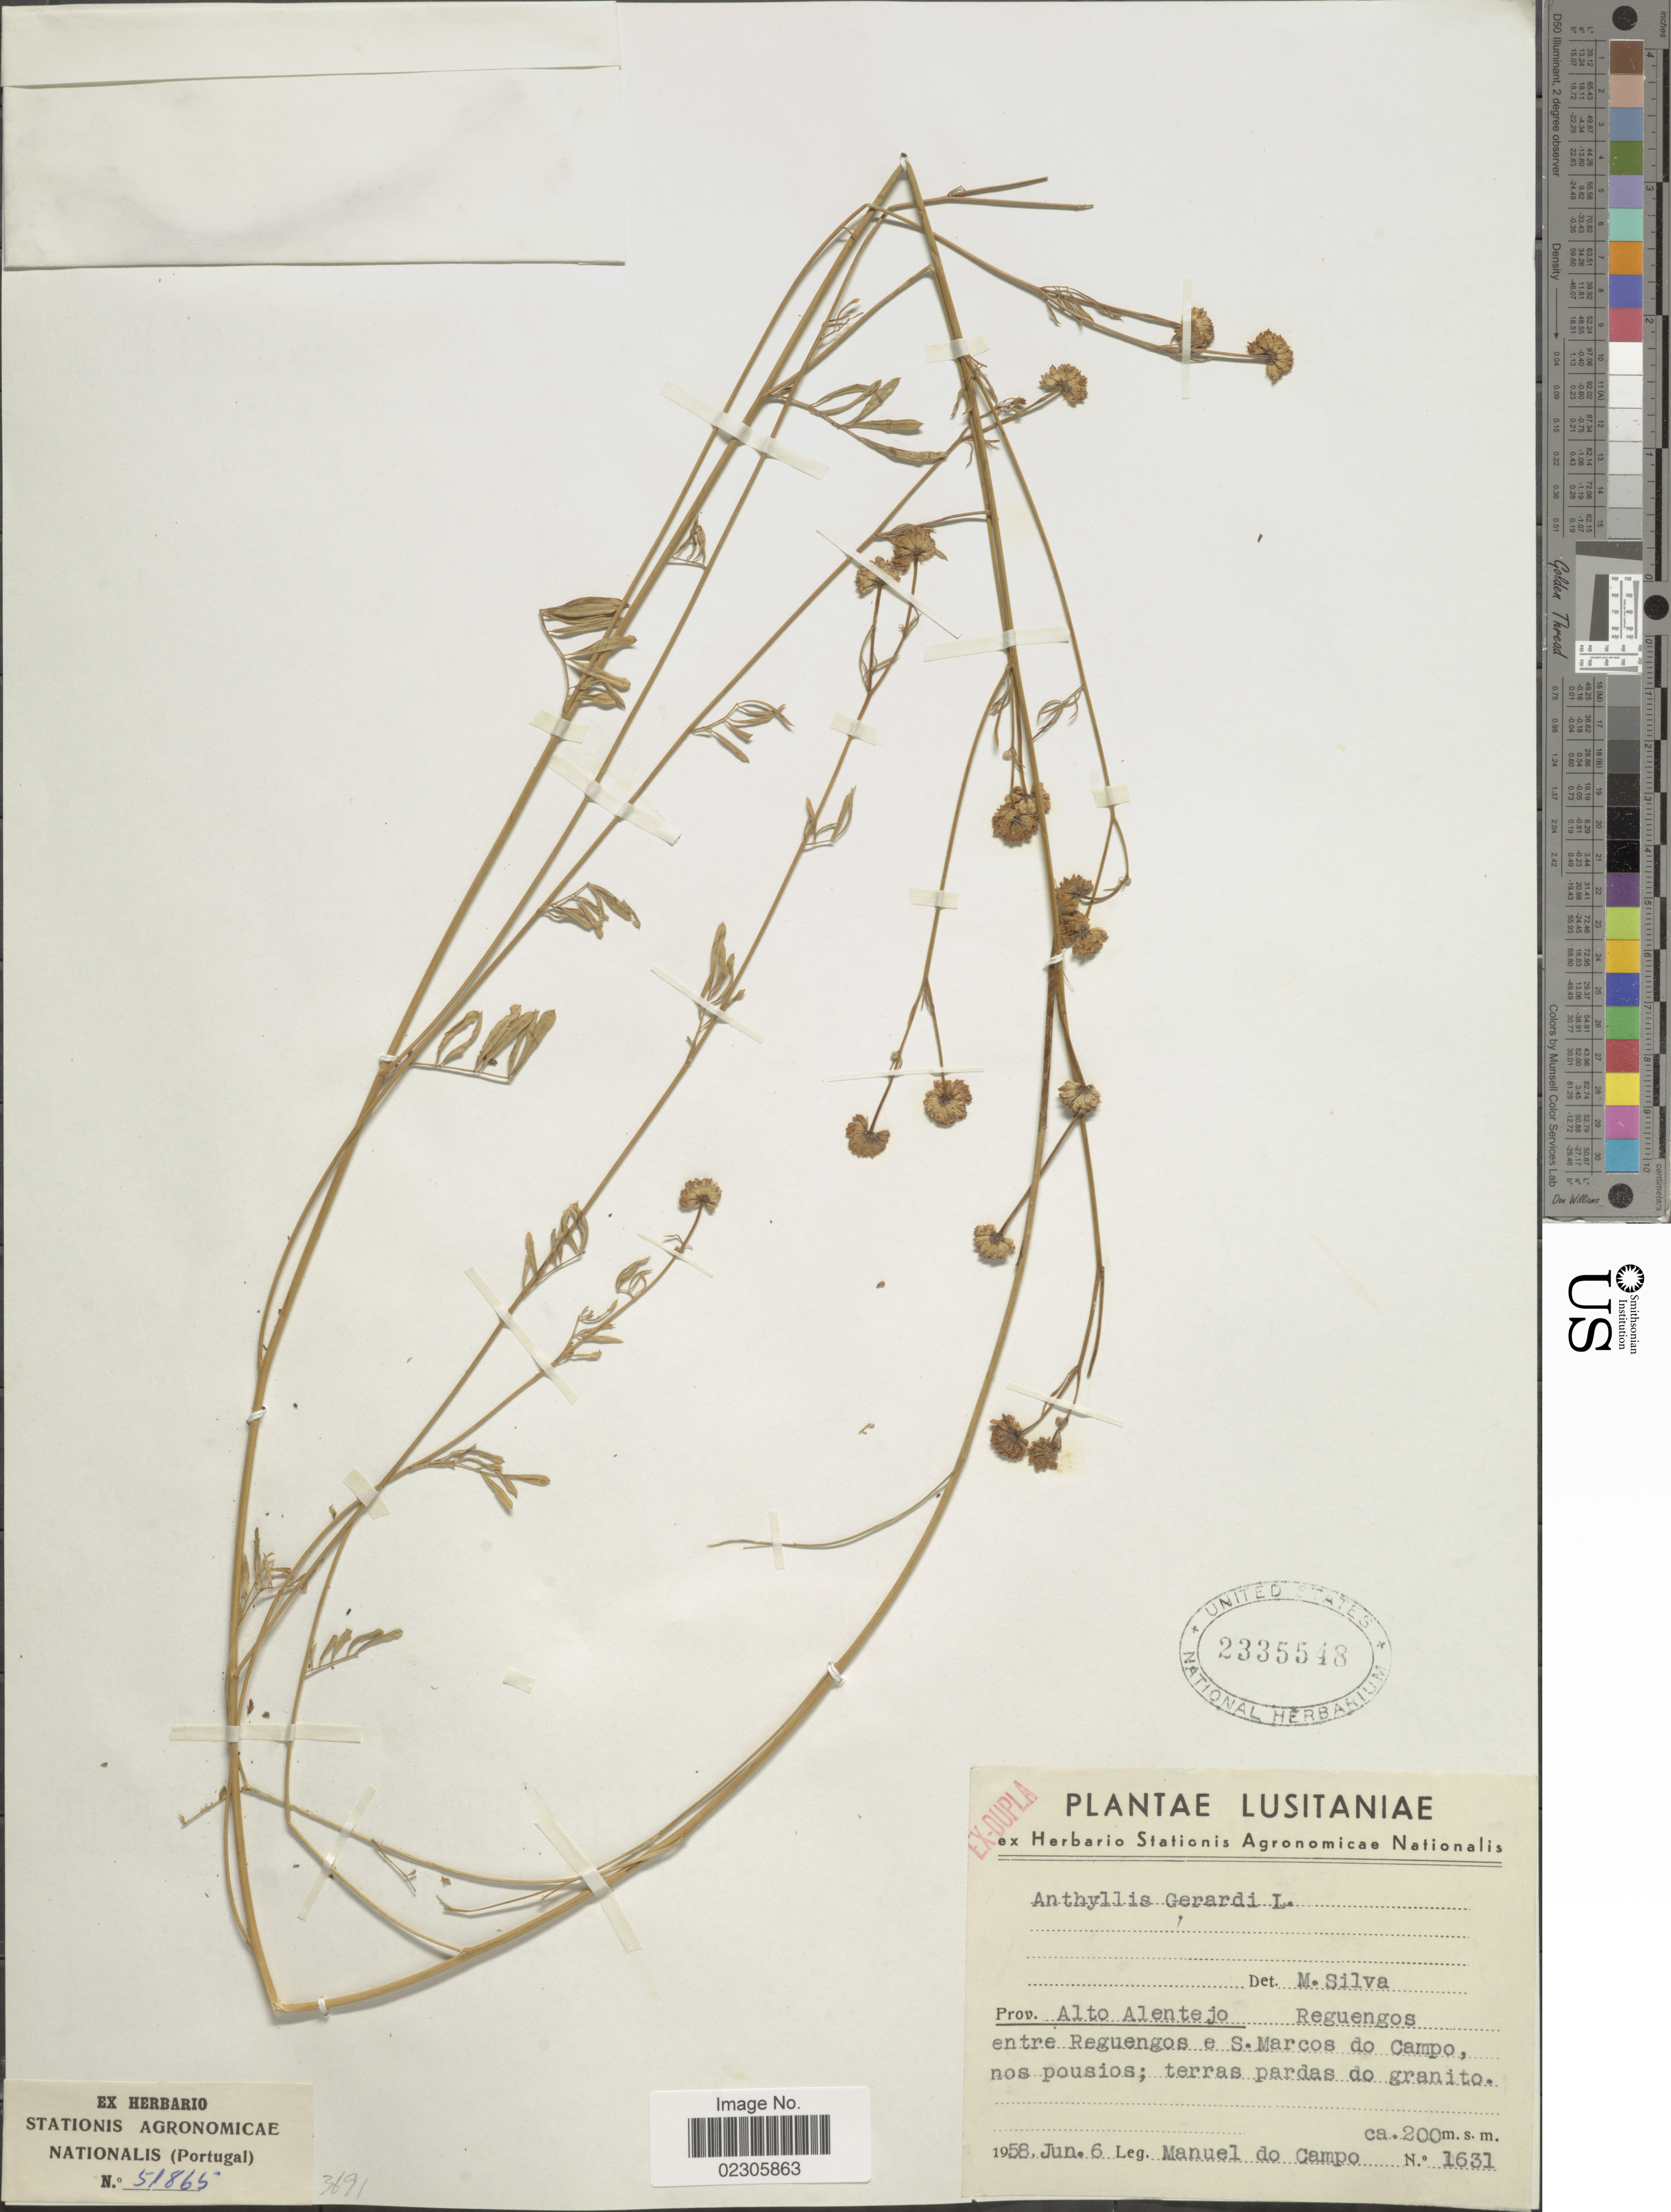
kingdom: Plantae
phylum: Tracheophyta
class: Magnoliopsida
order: Fabales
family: Fabaceae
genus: Anthyllis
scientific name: Anthyllis gerardii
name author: L.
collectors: M. Campo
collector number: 1631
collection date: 1958-06-06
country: Portugal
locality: Lusitaniae, Prov. Alto Alentejo Reguengos entre Requengos e S. Marcos do Campo, nos pousios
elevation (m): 200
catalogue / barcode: US 2335548